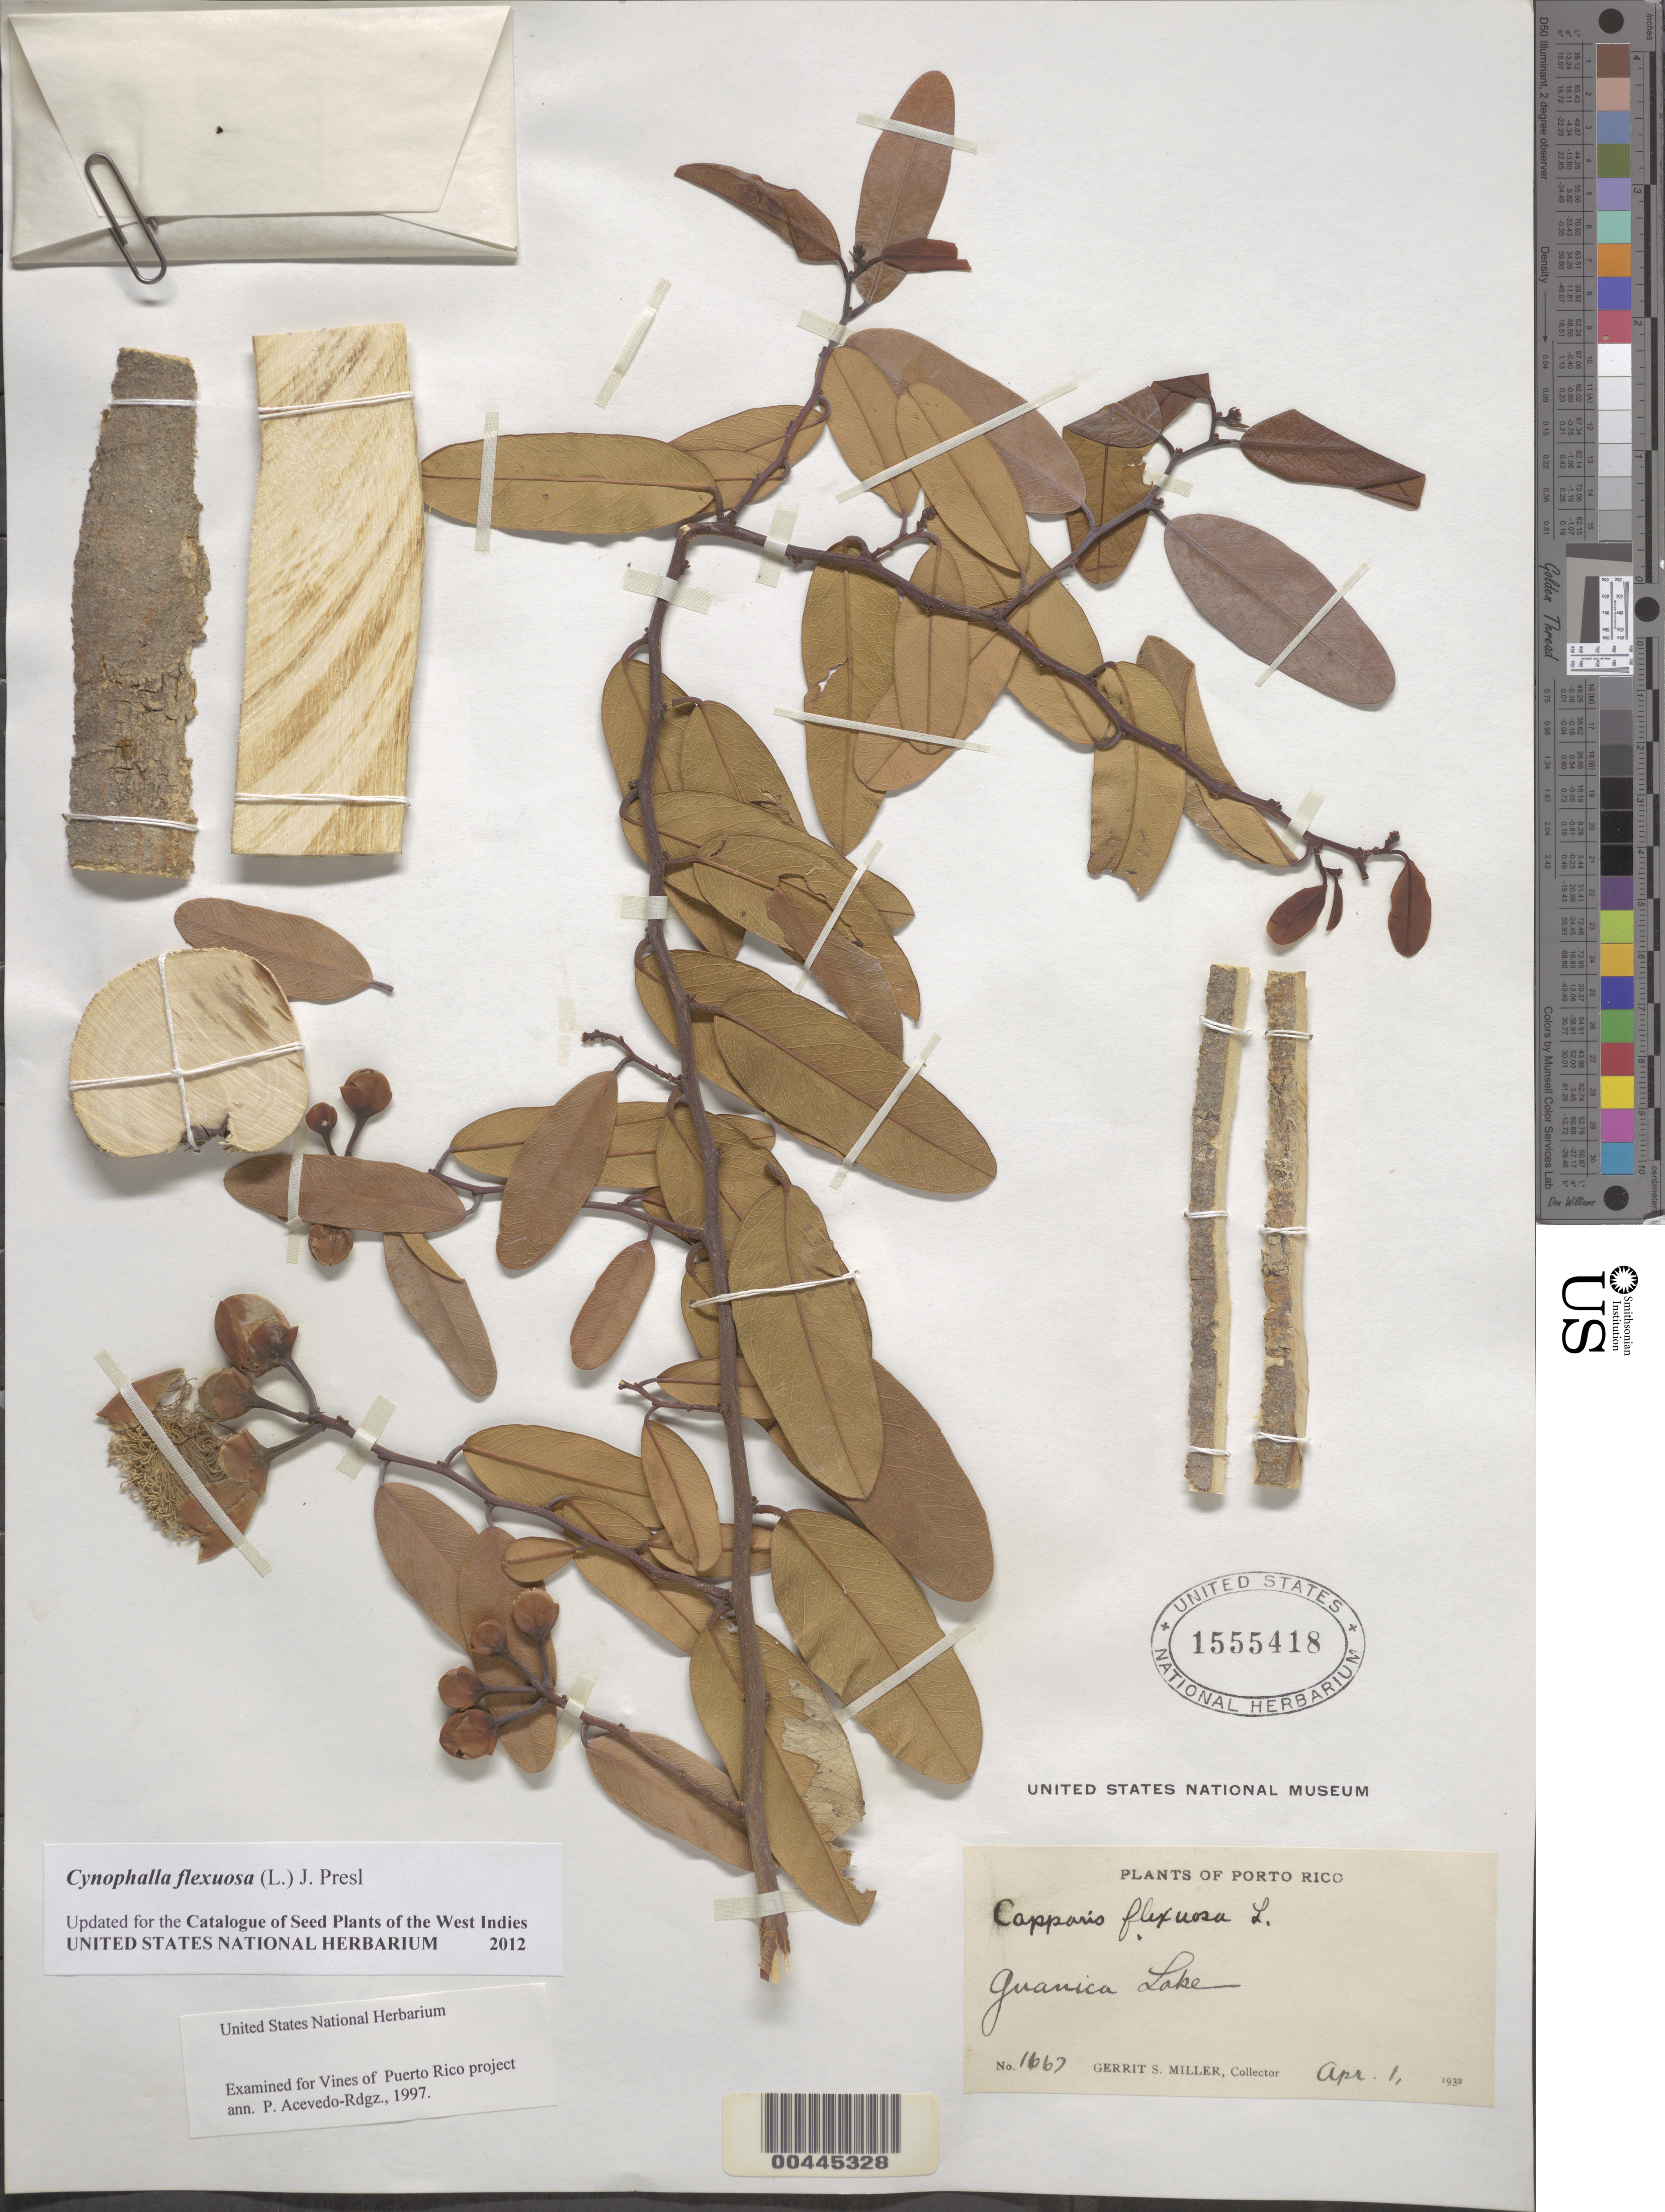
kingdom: Plantae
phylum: Tracheophyta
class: Magnoliopsida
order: Brassicales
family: Capparaceae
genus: Capparis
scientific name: Capparis flexuosa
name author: (L.) L.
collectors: G. S. Miller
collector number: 1667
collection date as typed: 01 Apr 1932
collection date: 1932-04-01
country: Puerto Rico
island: Greater Antilles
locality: Guanica Lake.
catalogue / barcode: US 1555418